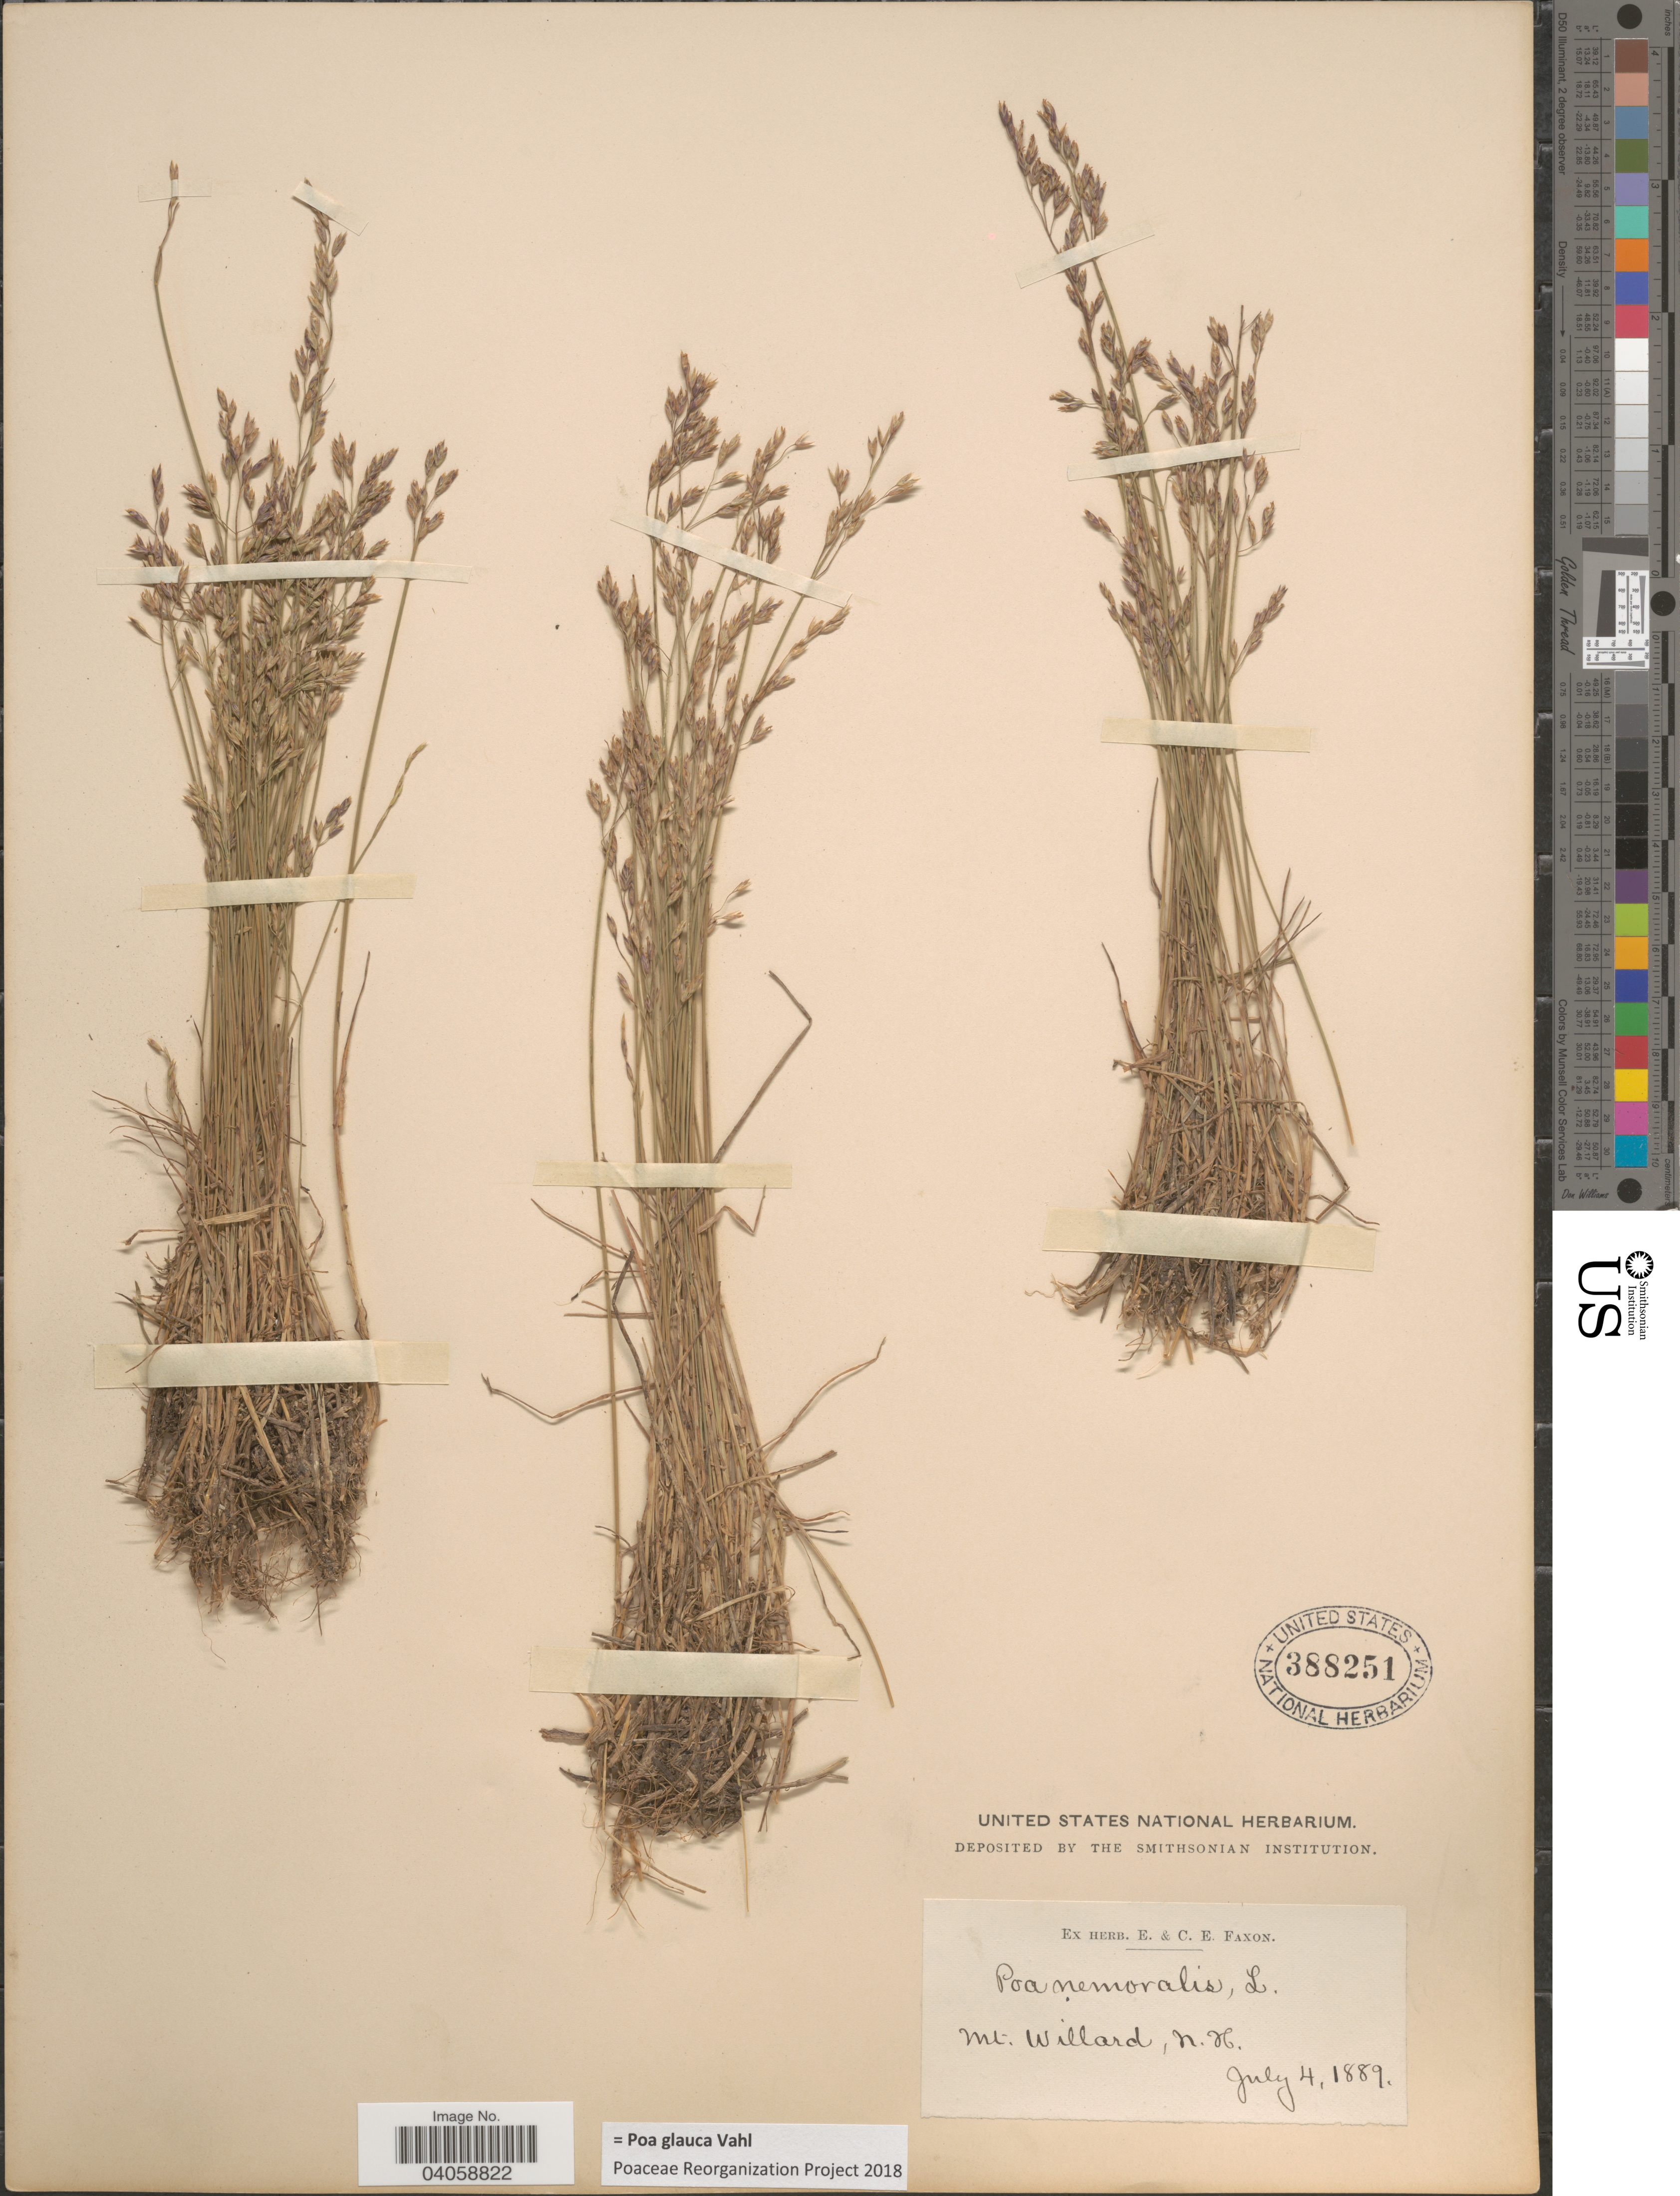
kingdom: Plantae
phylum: Tracheophyta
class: Liliopsida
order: Poales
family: Poaceae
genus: Poa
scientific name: Poa glauca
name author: Vahl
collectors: ex herb. E. & C.E. Faxon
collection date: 1889-07-04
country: United States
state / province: New Hampshire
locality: Mt. Willard.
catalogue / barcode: US 388251